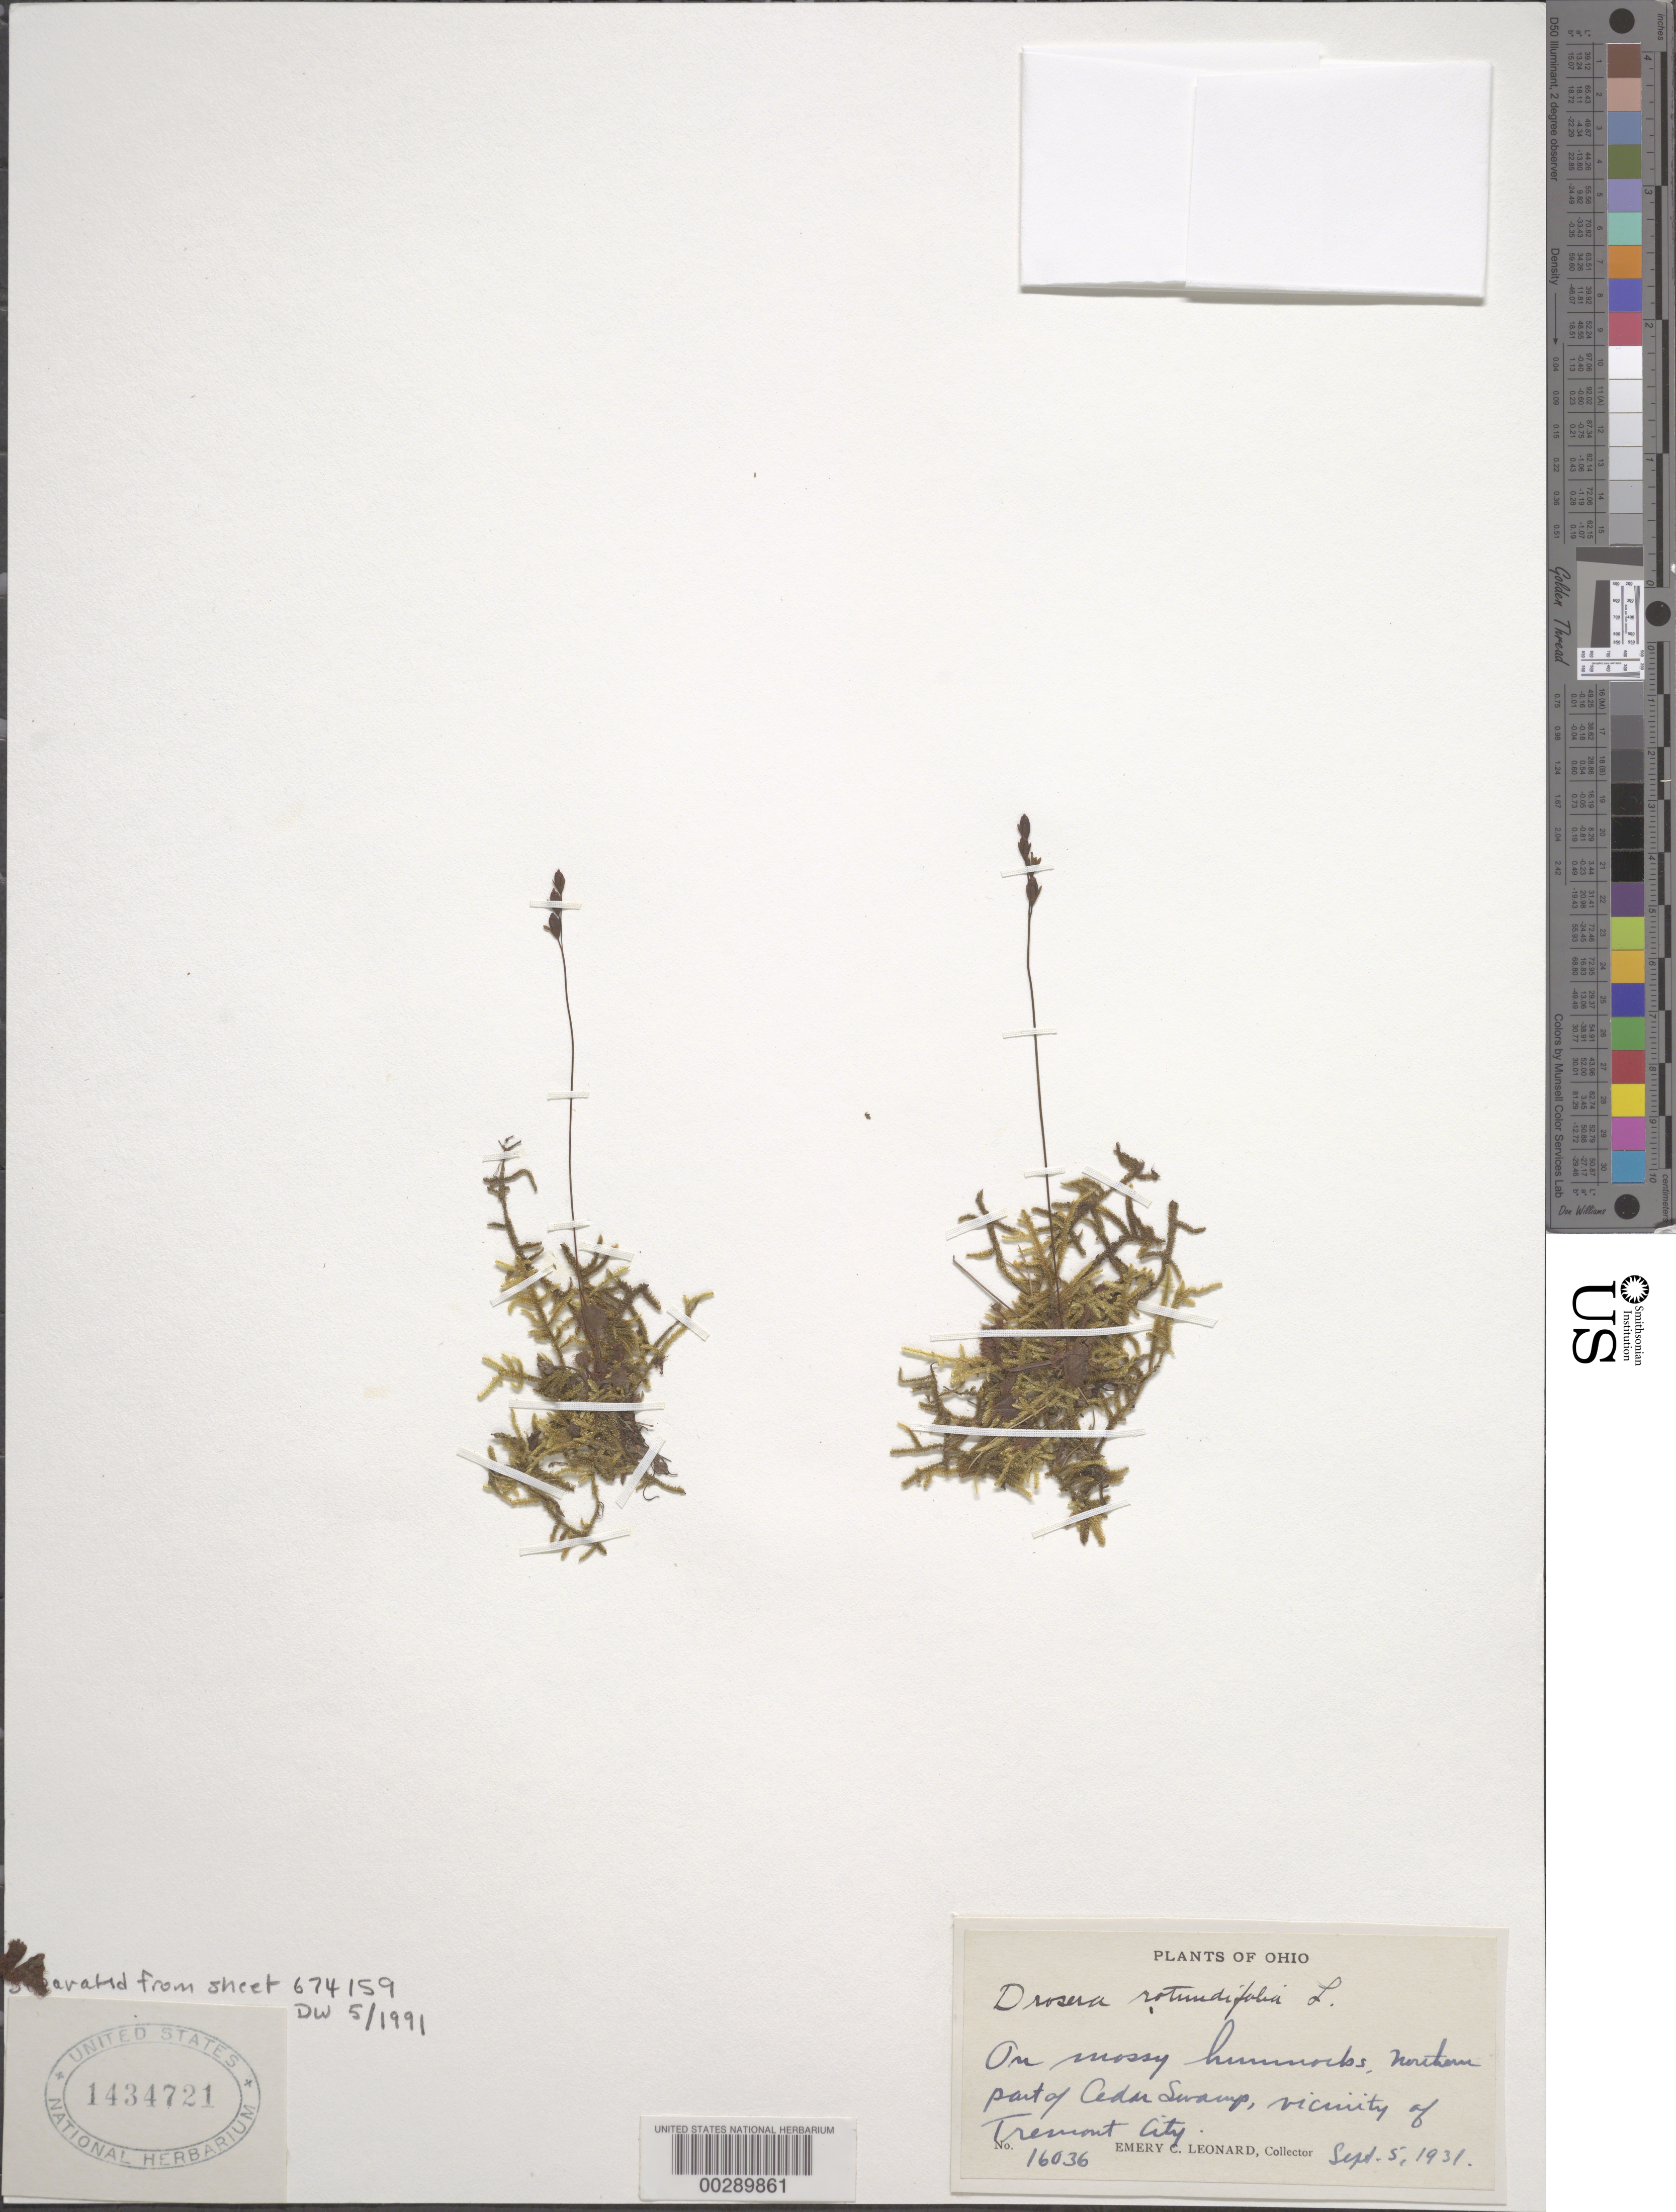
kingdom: Plantae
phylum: Tracheophyta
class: Magnoliopsida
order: Caryophyllales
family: Droseraceae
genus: Drosera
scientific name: Drosera rotundifolia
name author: L.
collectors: E. C. Leonard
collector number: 16036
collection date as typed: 05 Sep 1931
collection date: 1931-09-05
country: United States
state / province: Ohio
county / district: Champaign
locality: N part of cedar swamp, near tremont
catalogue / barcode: US 1434721